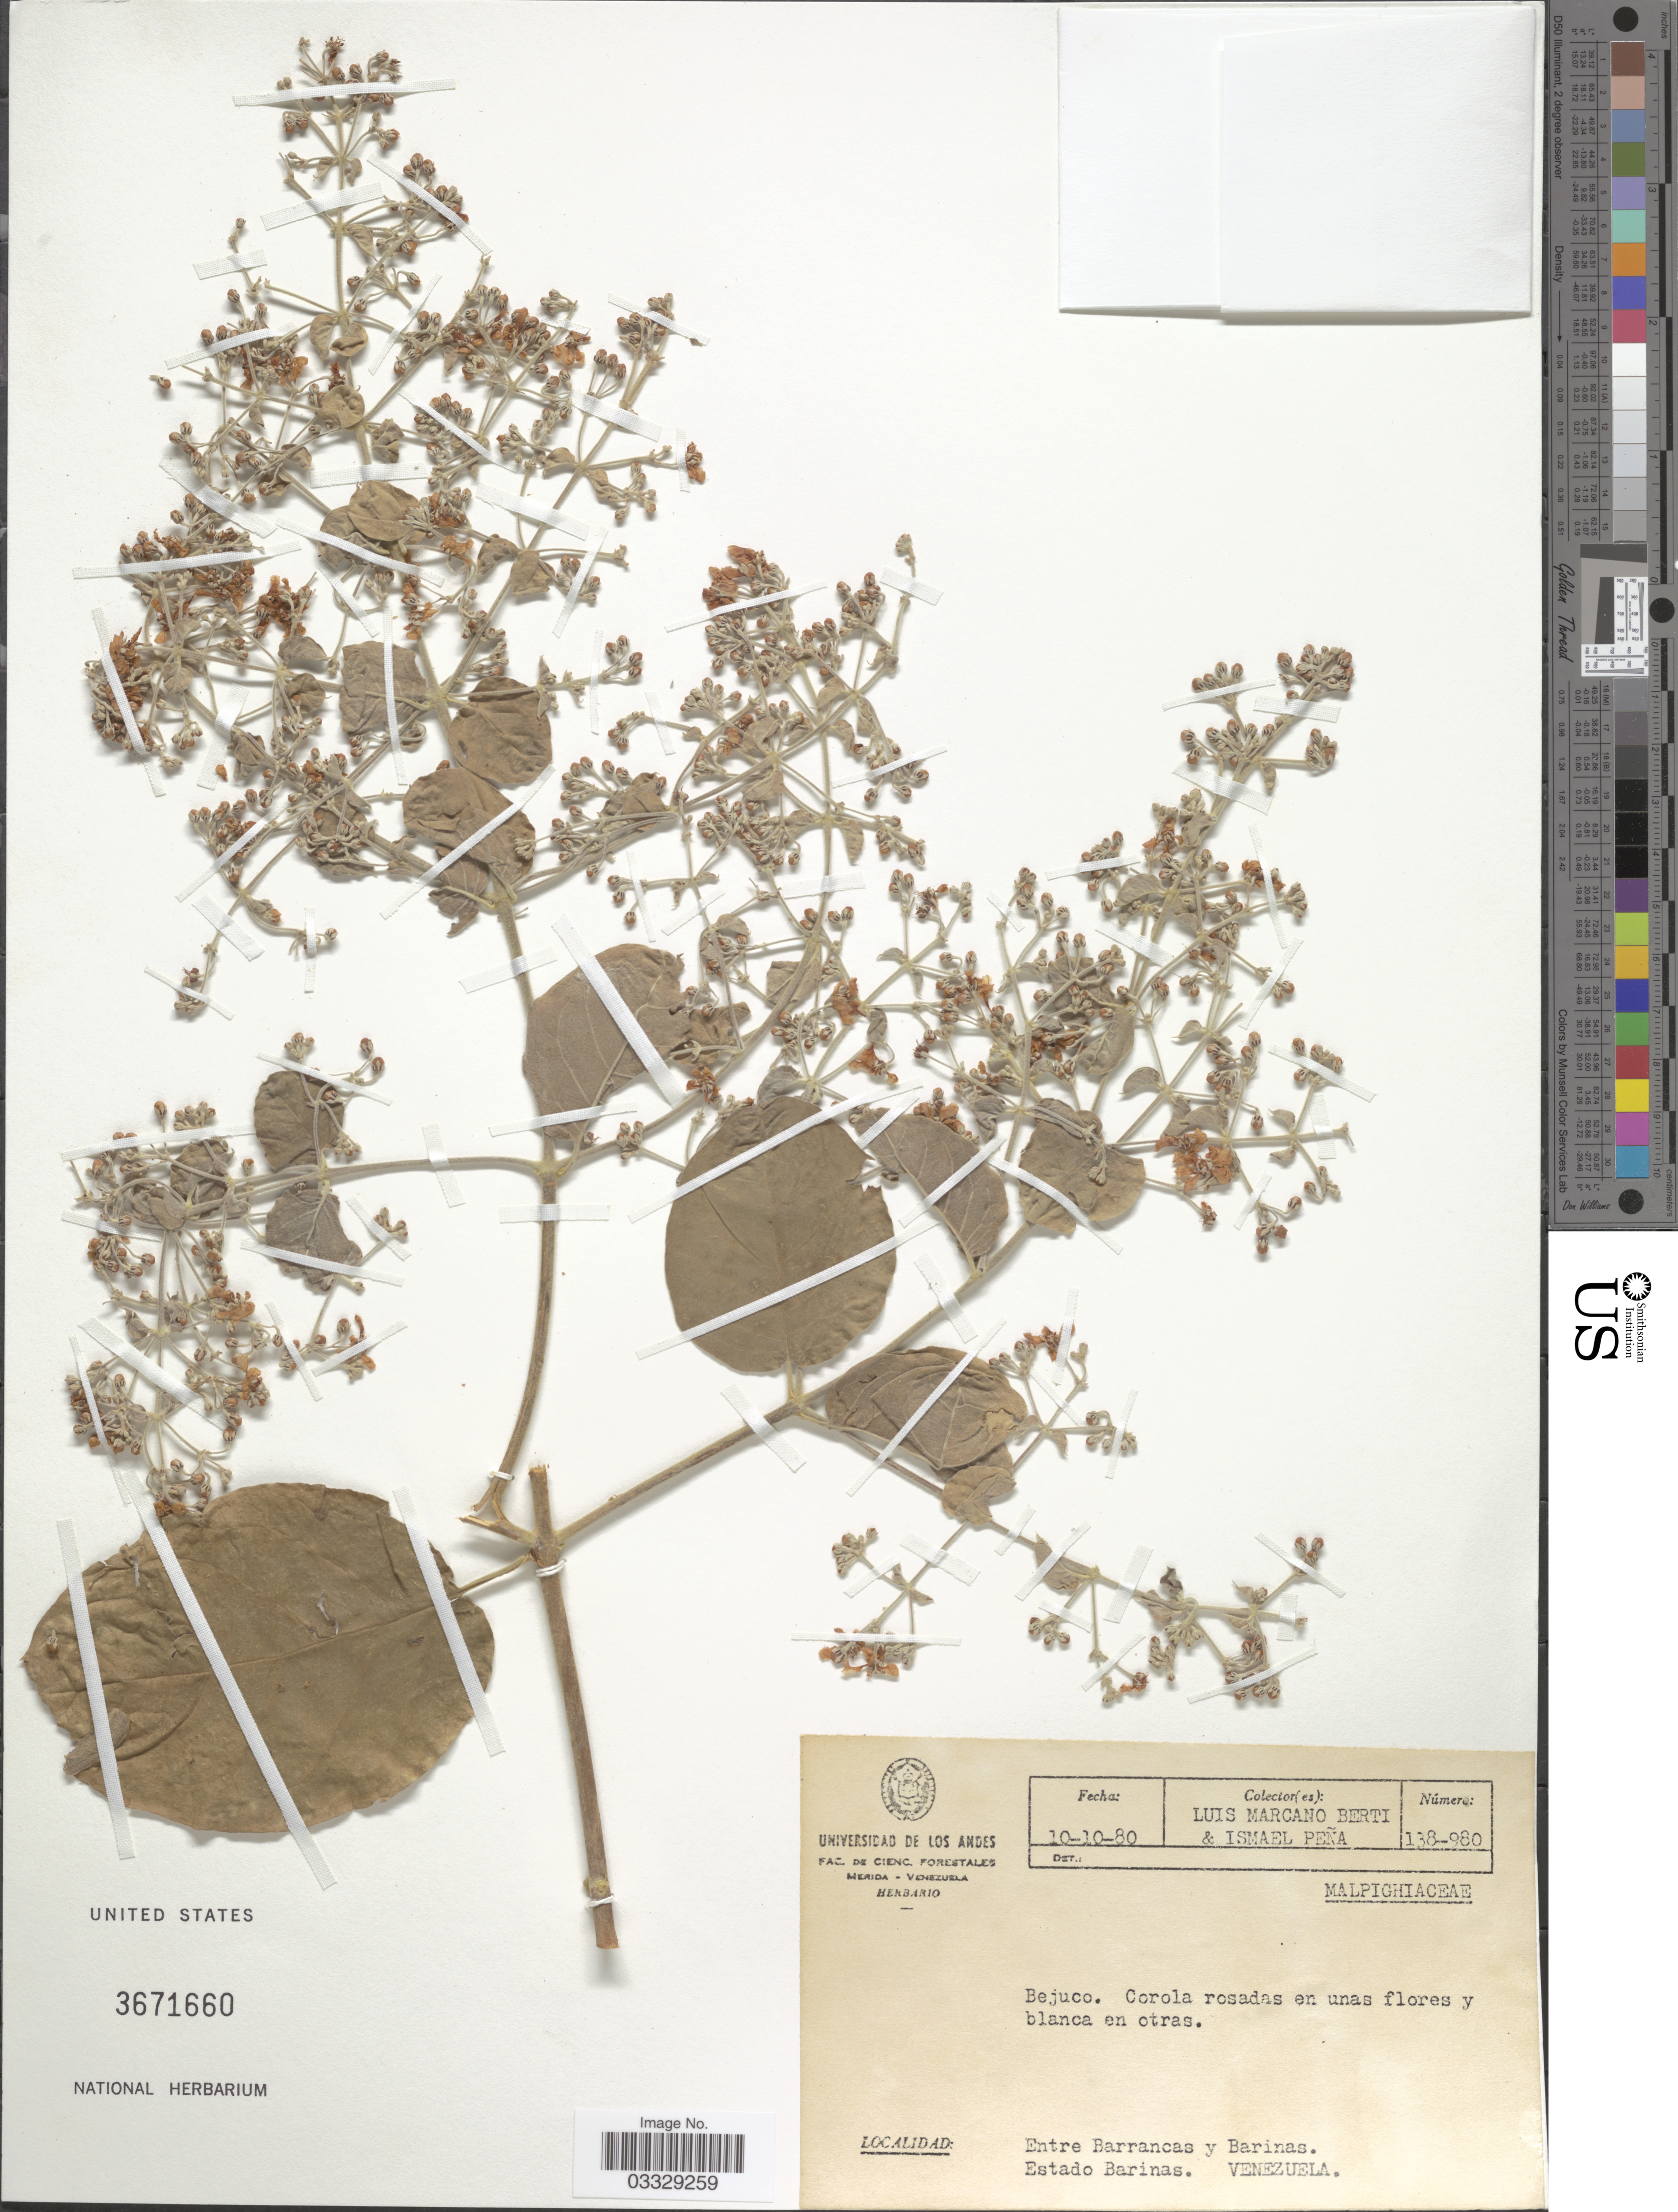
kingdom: Plantae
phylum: Tracheophyta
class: Magnoliopsida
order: Malpighiales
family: Malpighiaceae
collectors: L. Marcano-Berti & I. Pena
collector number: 138-980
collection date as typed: Transcribed d/m/y: 10/10/80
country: Venezuela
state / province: Barinas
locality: Entre Barrancas y Barinas.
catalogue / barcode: US 3671660